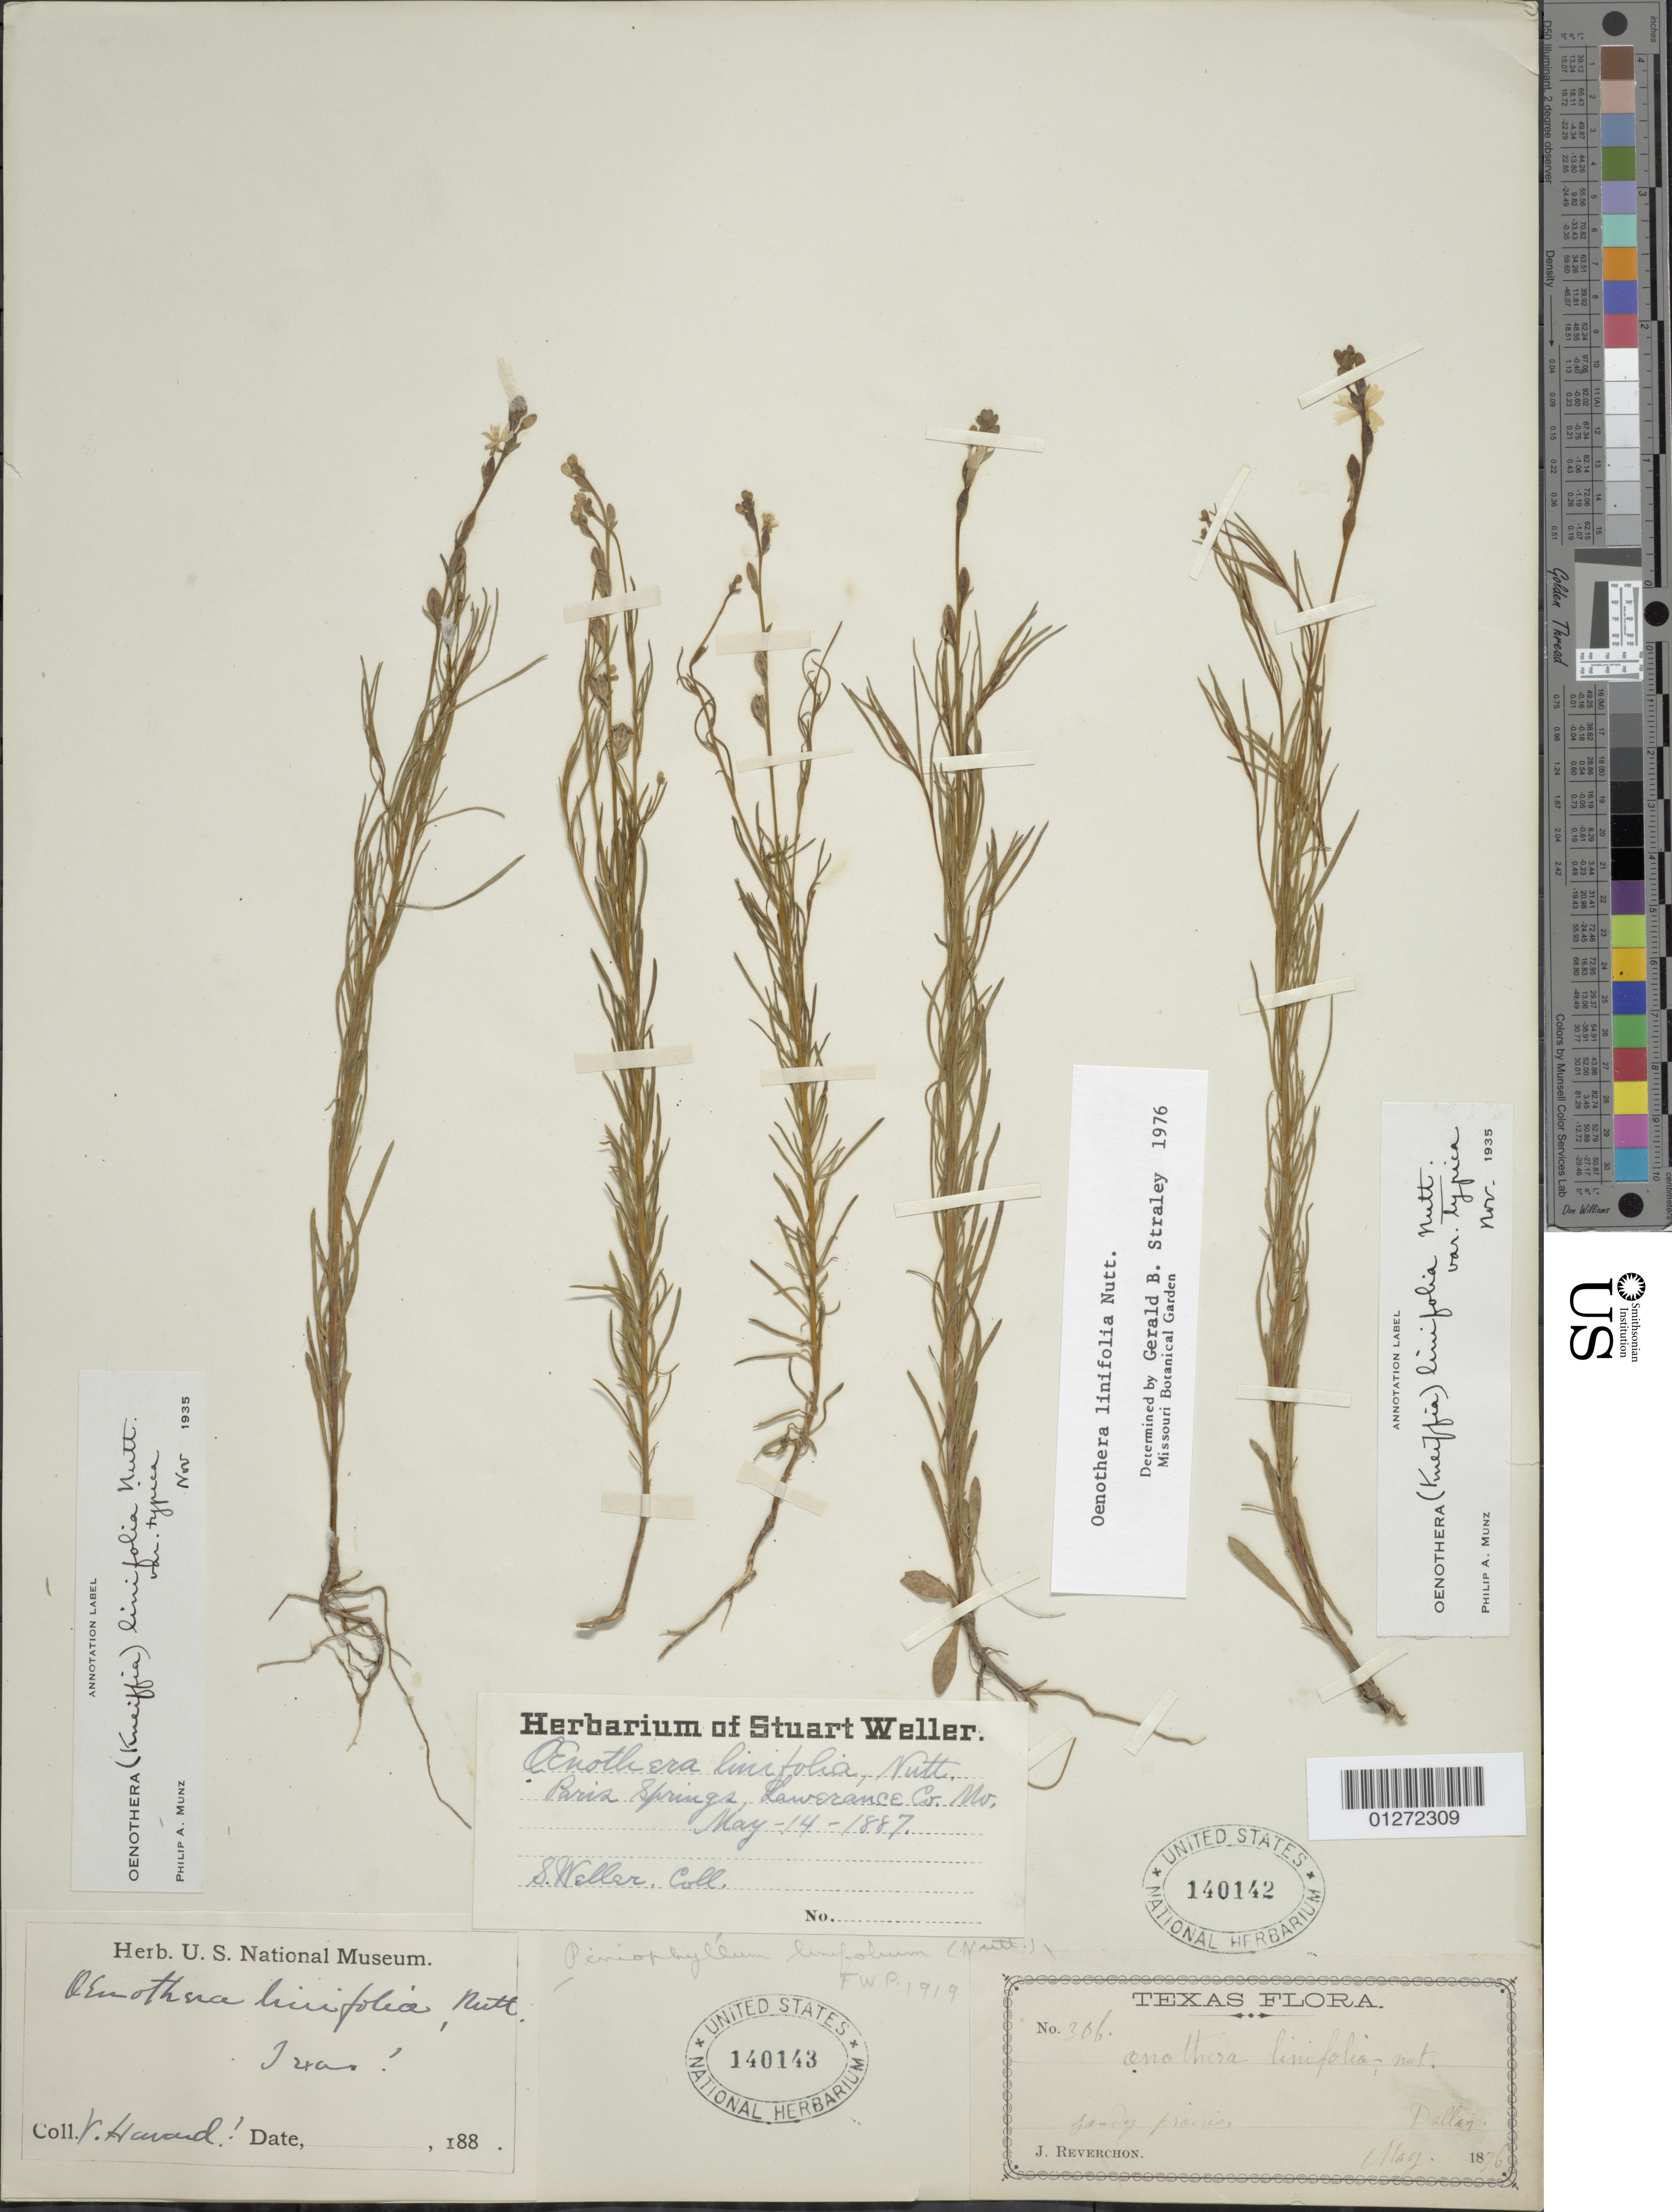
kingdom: Plantae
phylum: Tracheophyta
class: Magnoliopsida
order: Myrtales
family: Onagraceae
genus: Oenothera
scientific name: Oenothera linifolia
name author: Nutt.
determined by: Straley, G. B.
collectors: J. Reverchon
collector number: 306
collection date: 1876-05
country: United States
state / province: Texas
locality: Dallas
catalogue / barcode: US 140142